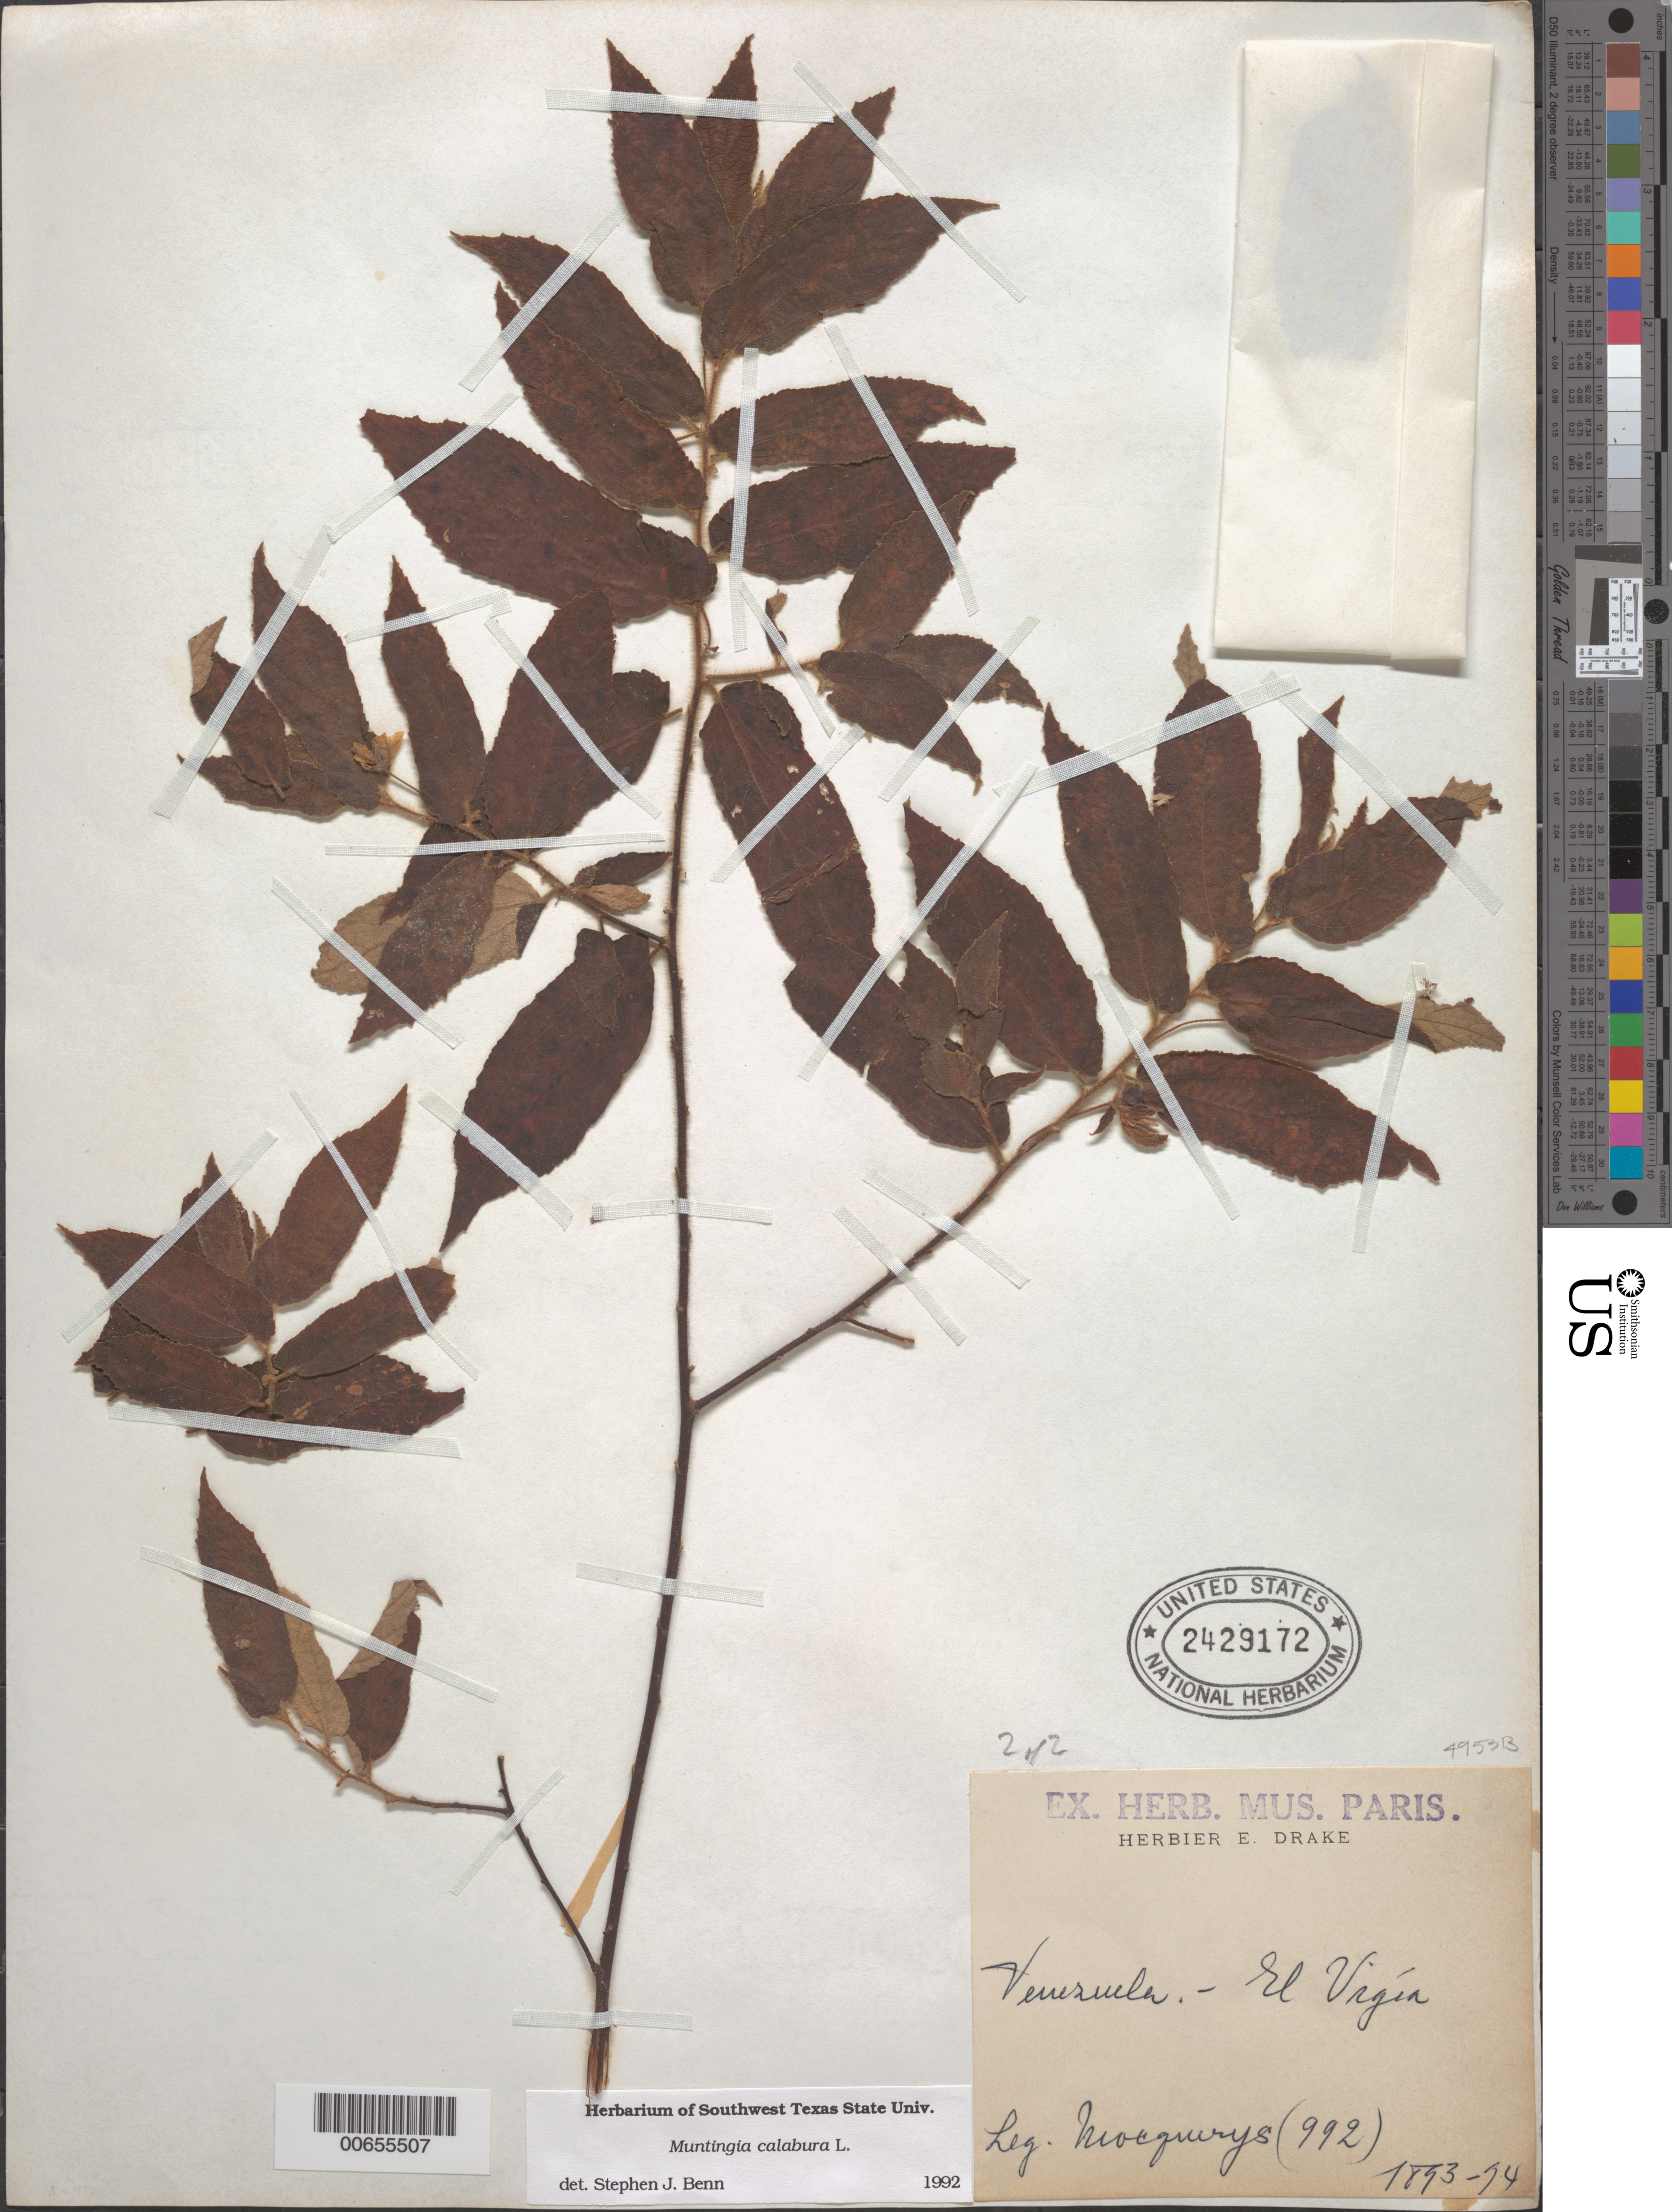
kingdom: Plantae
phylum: Tracheophyta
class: Magnoliopsida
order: Malvales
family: Muntingiaceae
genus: Muntingia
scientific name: Muntingia calabura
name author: L.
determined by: Benn, S. J.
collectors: A. Mocquerys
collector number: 992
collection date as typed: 189- to -- --- 1894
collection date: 1893/1894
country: Venezuela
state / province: Mérida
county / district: Alberto Adriani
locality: El Vigía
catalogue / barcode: US 2429172